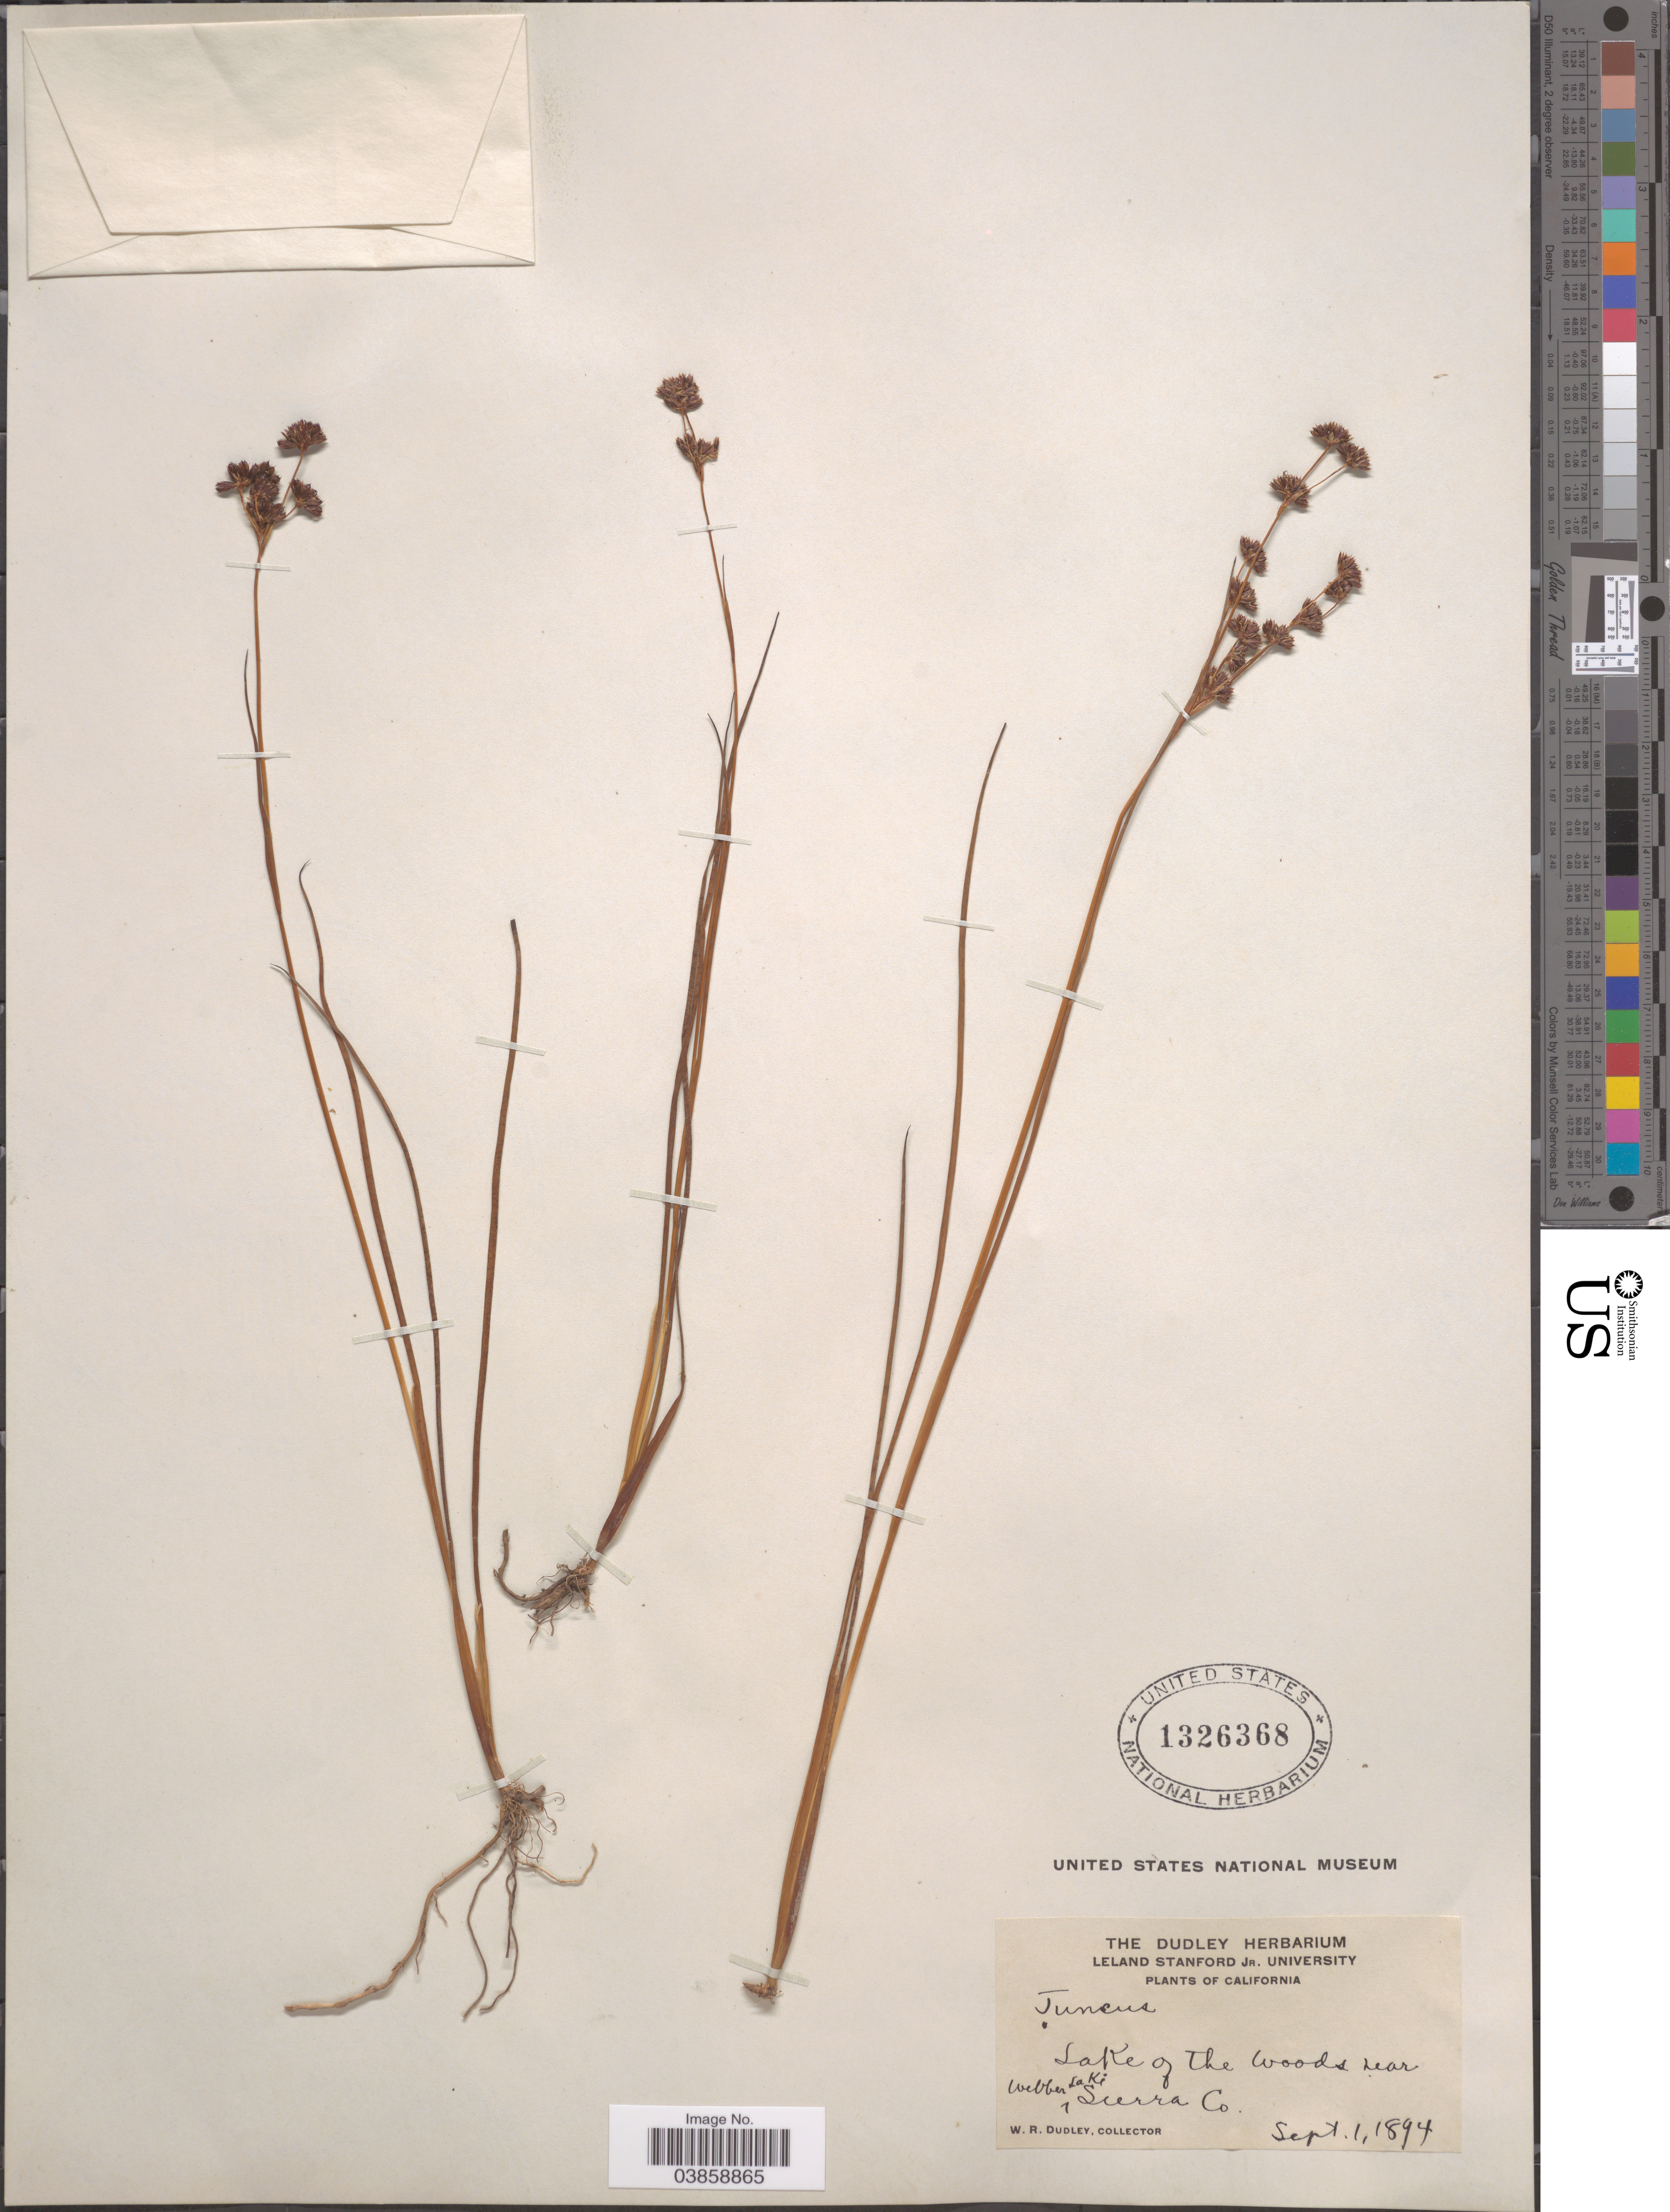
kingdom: Plantae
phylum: Tracheophyta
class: Liliopsida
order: Poales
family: Juncaceae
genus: Juncus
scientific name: Juncus sp.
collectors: W. Dudley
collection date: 1894-09-01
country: United States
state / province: California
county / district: Sierra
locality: Lake of the Woods near Webber Lake, Sierra Co.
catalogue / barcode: US 1326368